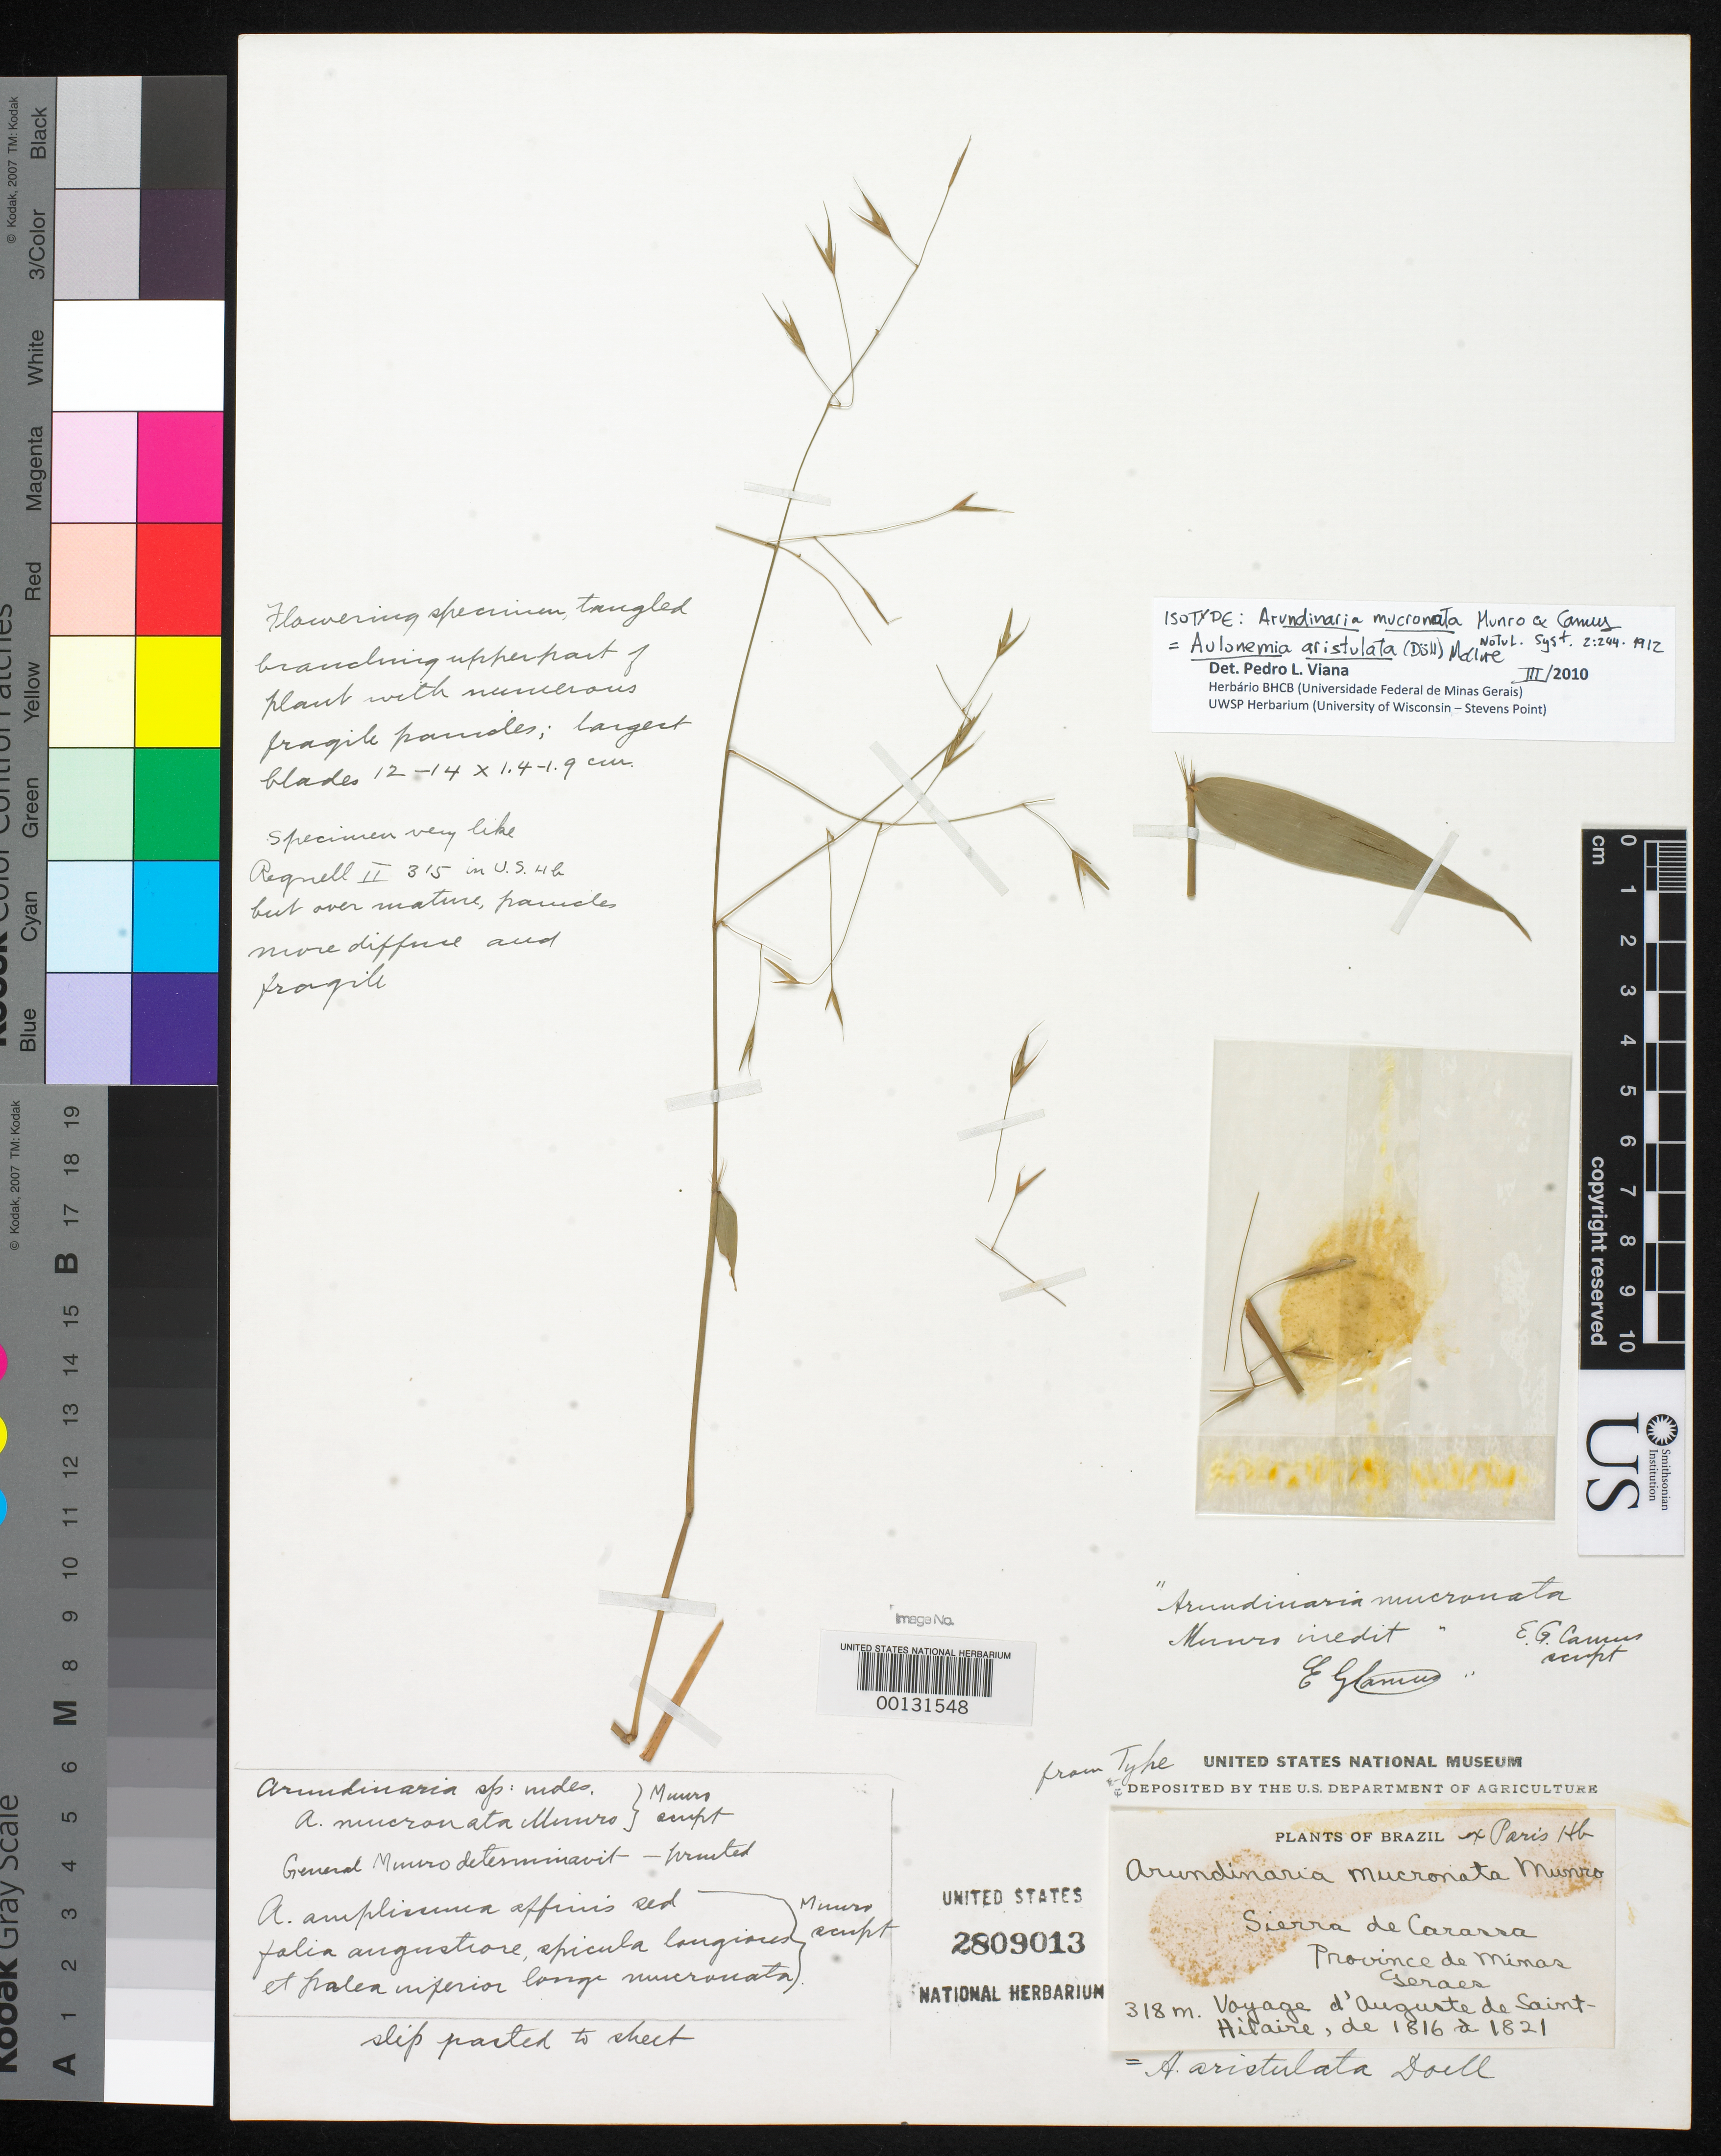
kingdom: Plantae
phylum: Tracheophyta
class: Liliopsida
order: Poales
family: Poaceae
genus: Arundinaria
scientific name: Arundinaria mucronata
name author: Munro ex E.G. Camus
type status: Isotype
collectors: A. F. C. P. de Saint-Hilaire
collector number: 318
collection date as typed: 1816 to -- --- 1821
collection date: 1816/1821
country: Brazil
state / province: Minas Gerais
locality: Sierra de Carassa.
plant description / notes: Fragmentary material of type specimen ex herb. Paris.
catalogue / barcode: US 2809013